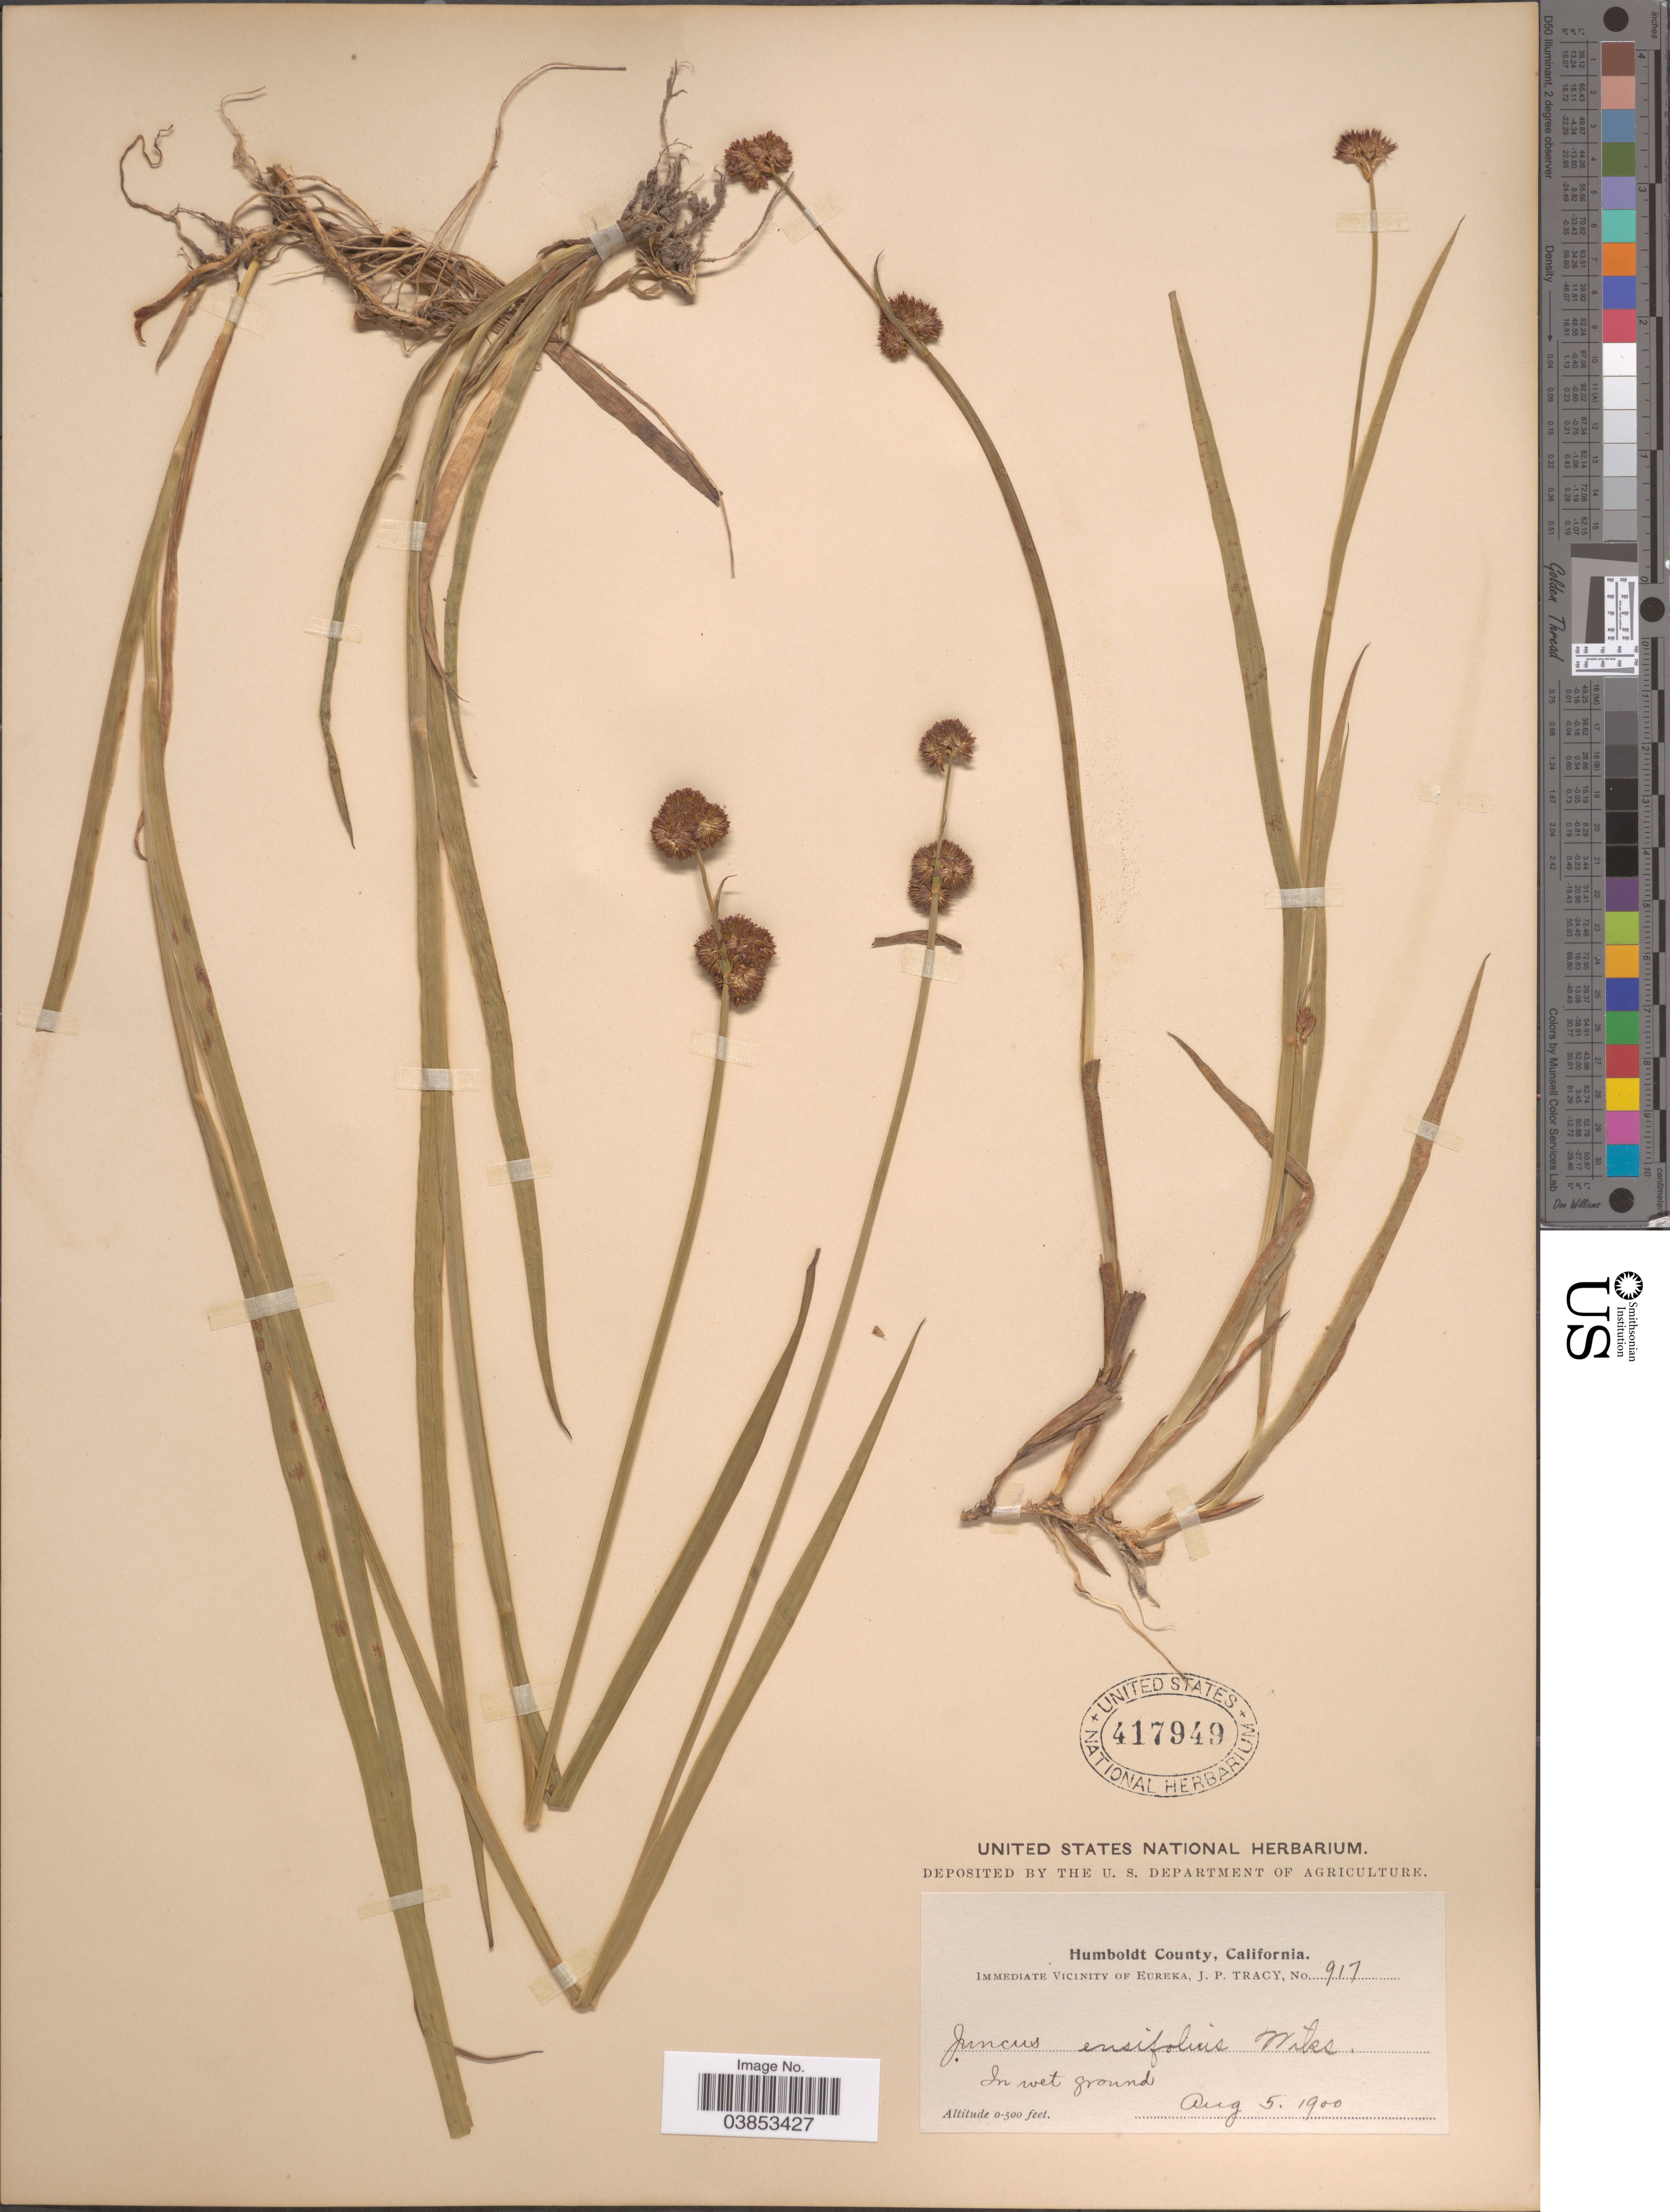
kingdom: Plantae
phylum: Tracheophyta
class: Liliopsida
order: Poales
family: Juncaceae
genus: Juncus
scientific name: Juncus ensifolius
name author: Wikstr.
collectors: J. Tracy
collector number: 917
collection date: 1900-08-05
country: United States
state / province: California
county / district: Humboldt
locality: Humboldt County. Immediate Vicinity of Eureka.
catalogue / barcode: US 417949